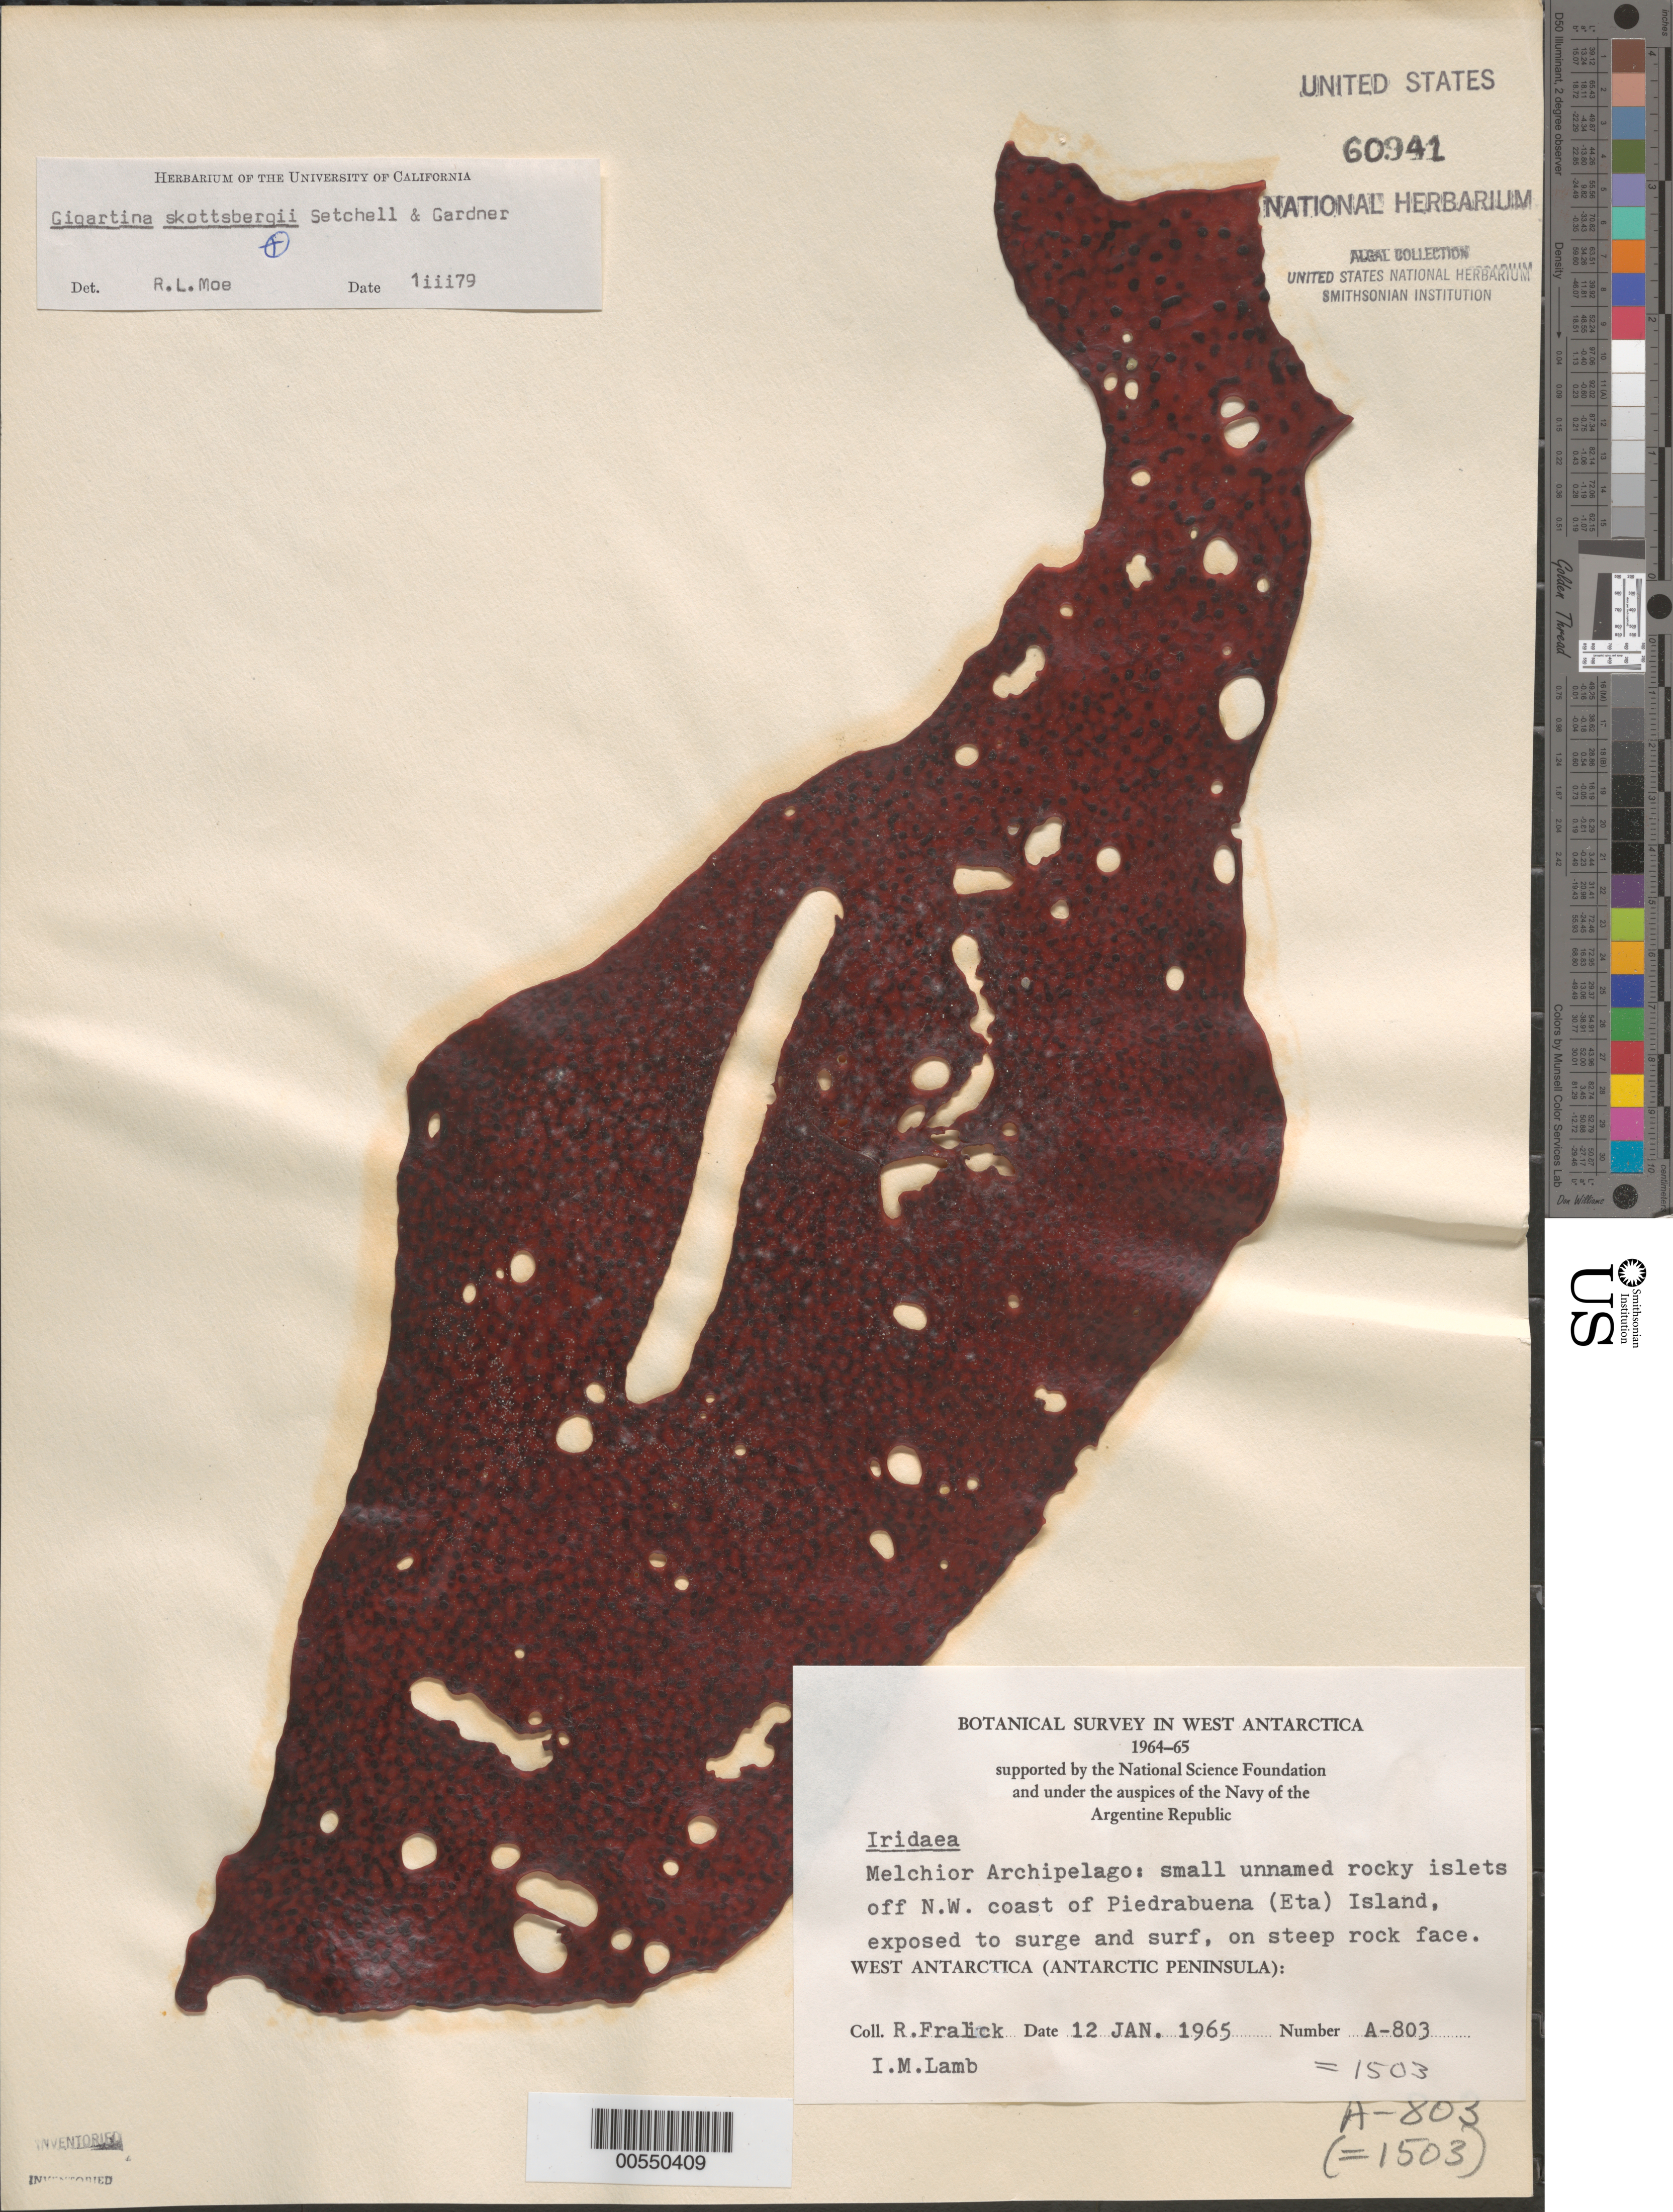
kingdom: Plantae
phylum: Rhodophyta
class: Florideophyceae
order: Gigartinales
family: Gigartinaceae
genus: Sarcopeltis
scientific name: Sarcopeltis skottsbergii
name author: (Setchell & N.L. Gardner) Hommersand et al.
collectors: I. M. Lamb & R. Fralick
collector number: A-803 & 1503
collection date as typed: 12 Jan 1965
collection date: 1965-01-12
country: Antarctica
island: Melchior Islands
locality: Rocky Islets off northwest Eta Island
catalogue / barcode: US 60941